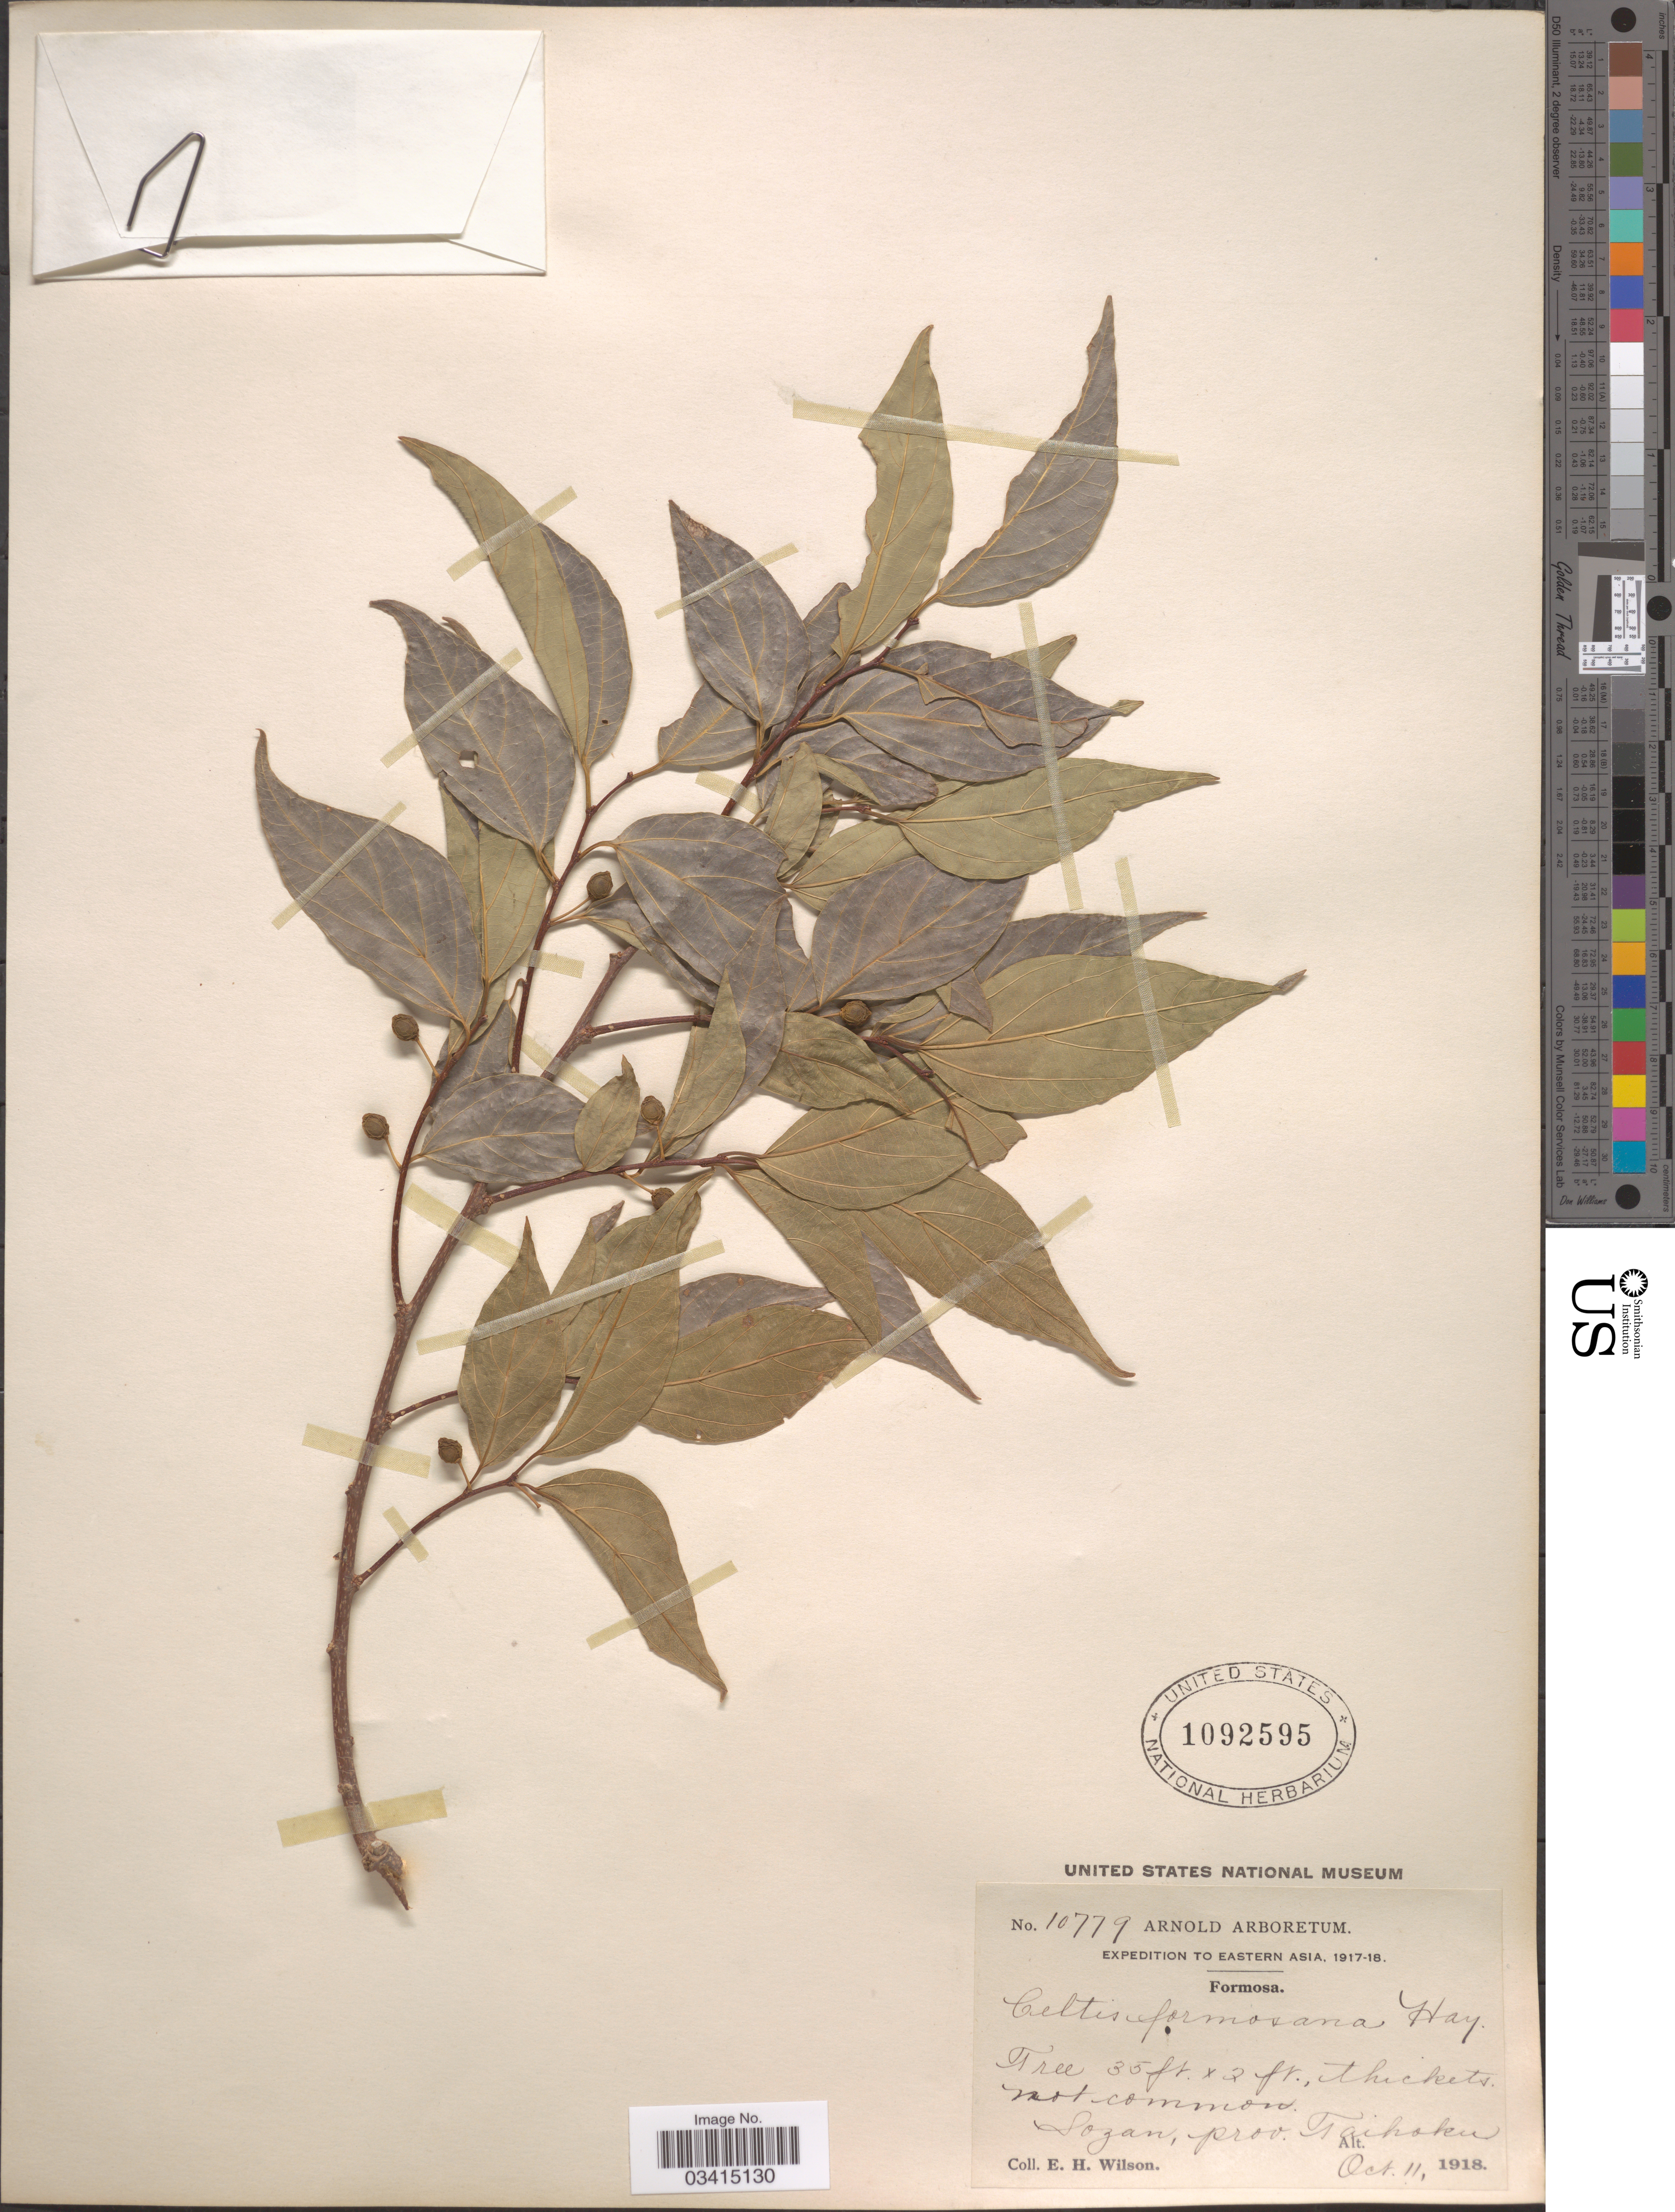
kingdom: Plantae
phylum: Tracheophyta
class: Magnoliopsida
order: Rosales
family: Cannabaceae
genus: Celtis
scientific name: Celtis formosana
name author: Hayata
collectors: E. Wilson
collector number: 10779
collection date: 1918-10-11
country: Taiwan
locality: Formosa. Lozan, prov. Taihoku.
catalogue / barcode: US 1092595